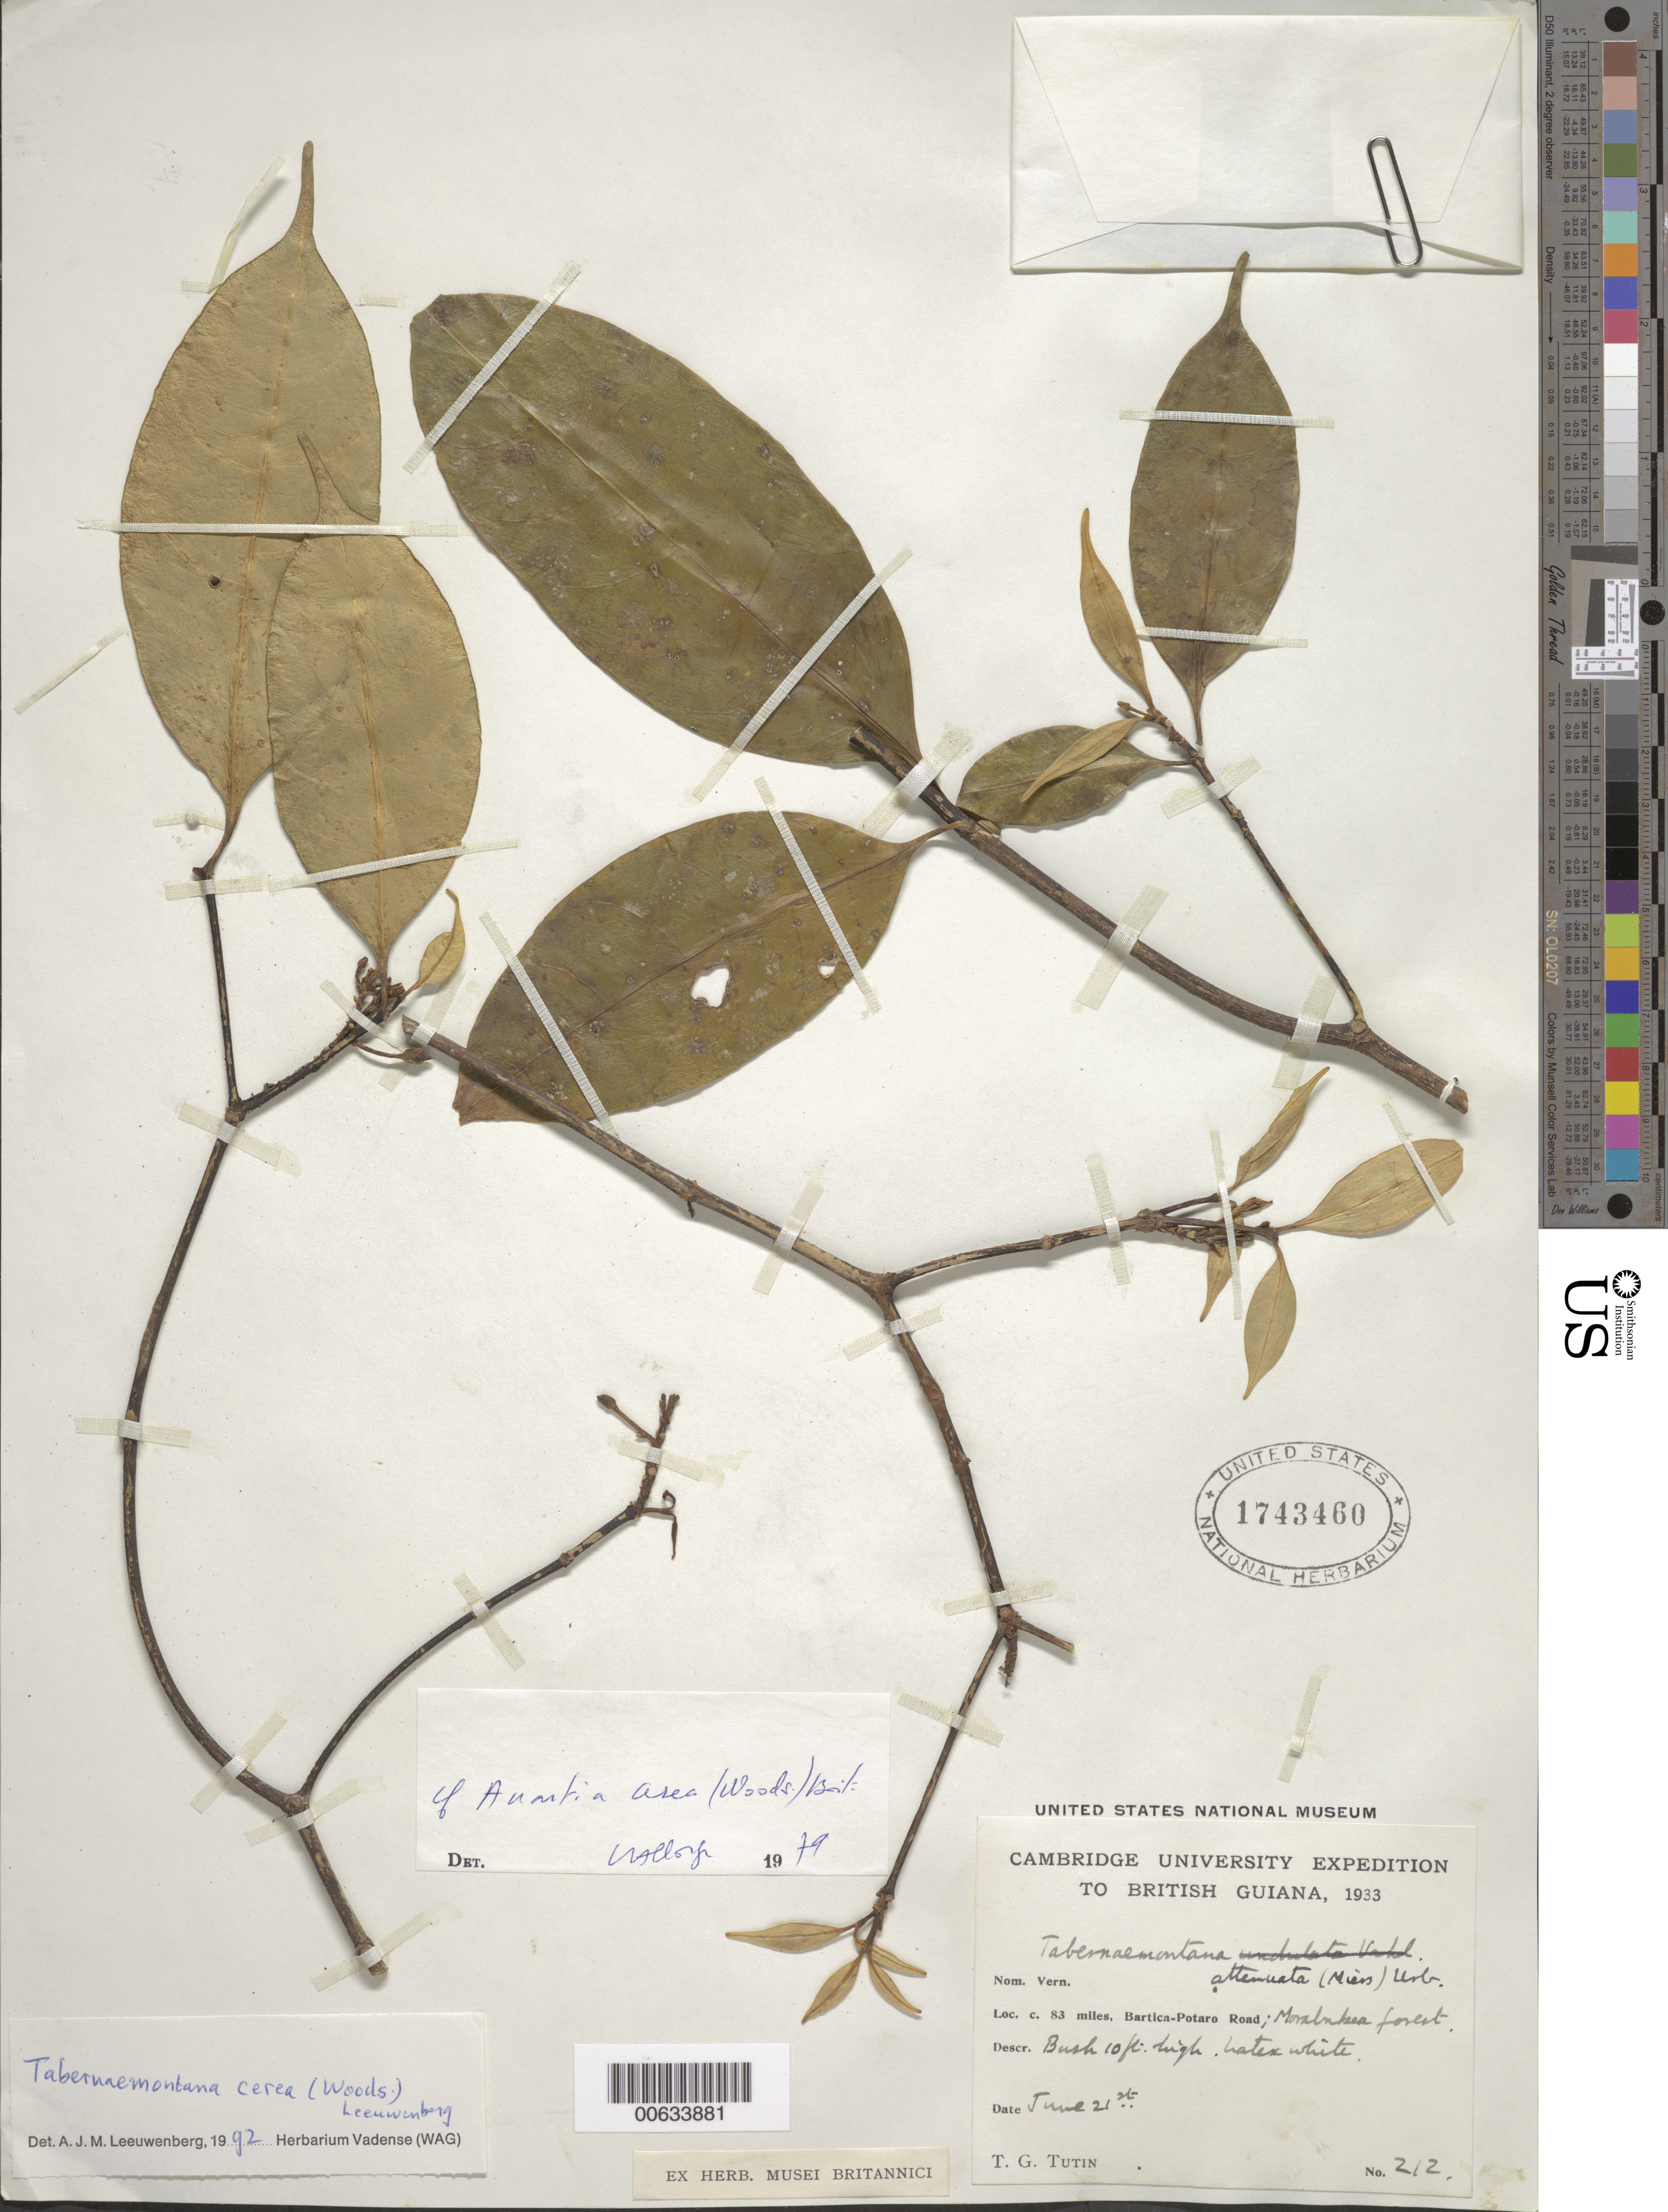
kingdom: Plantae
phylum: Tracheophyta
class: Magnoliopsida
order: Gentianales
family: Apocynaceae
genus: Tabernaemontana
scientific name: Tabernaemontana cerea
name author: (Woodson) Leewenberg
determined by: Leeuwenberg, A. J. M.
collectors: T. G. Tutin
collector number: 212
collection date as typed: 21-Jun-33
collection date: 1933-06-21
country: Guyana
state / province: Potaro-Siparuni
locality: Bartica-Potaro road, mile 83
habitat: Morabukea bush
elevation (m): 122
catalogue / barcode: US 1743460